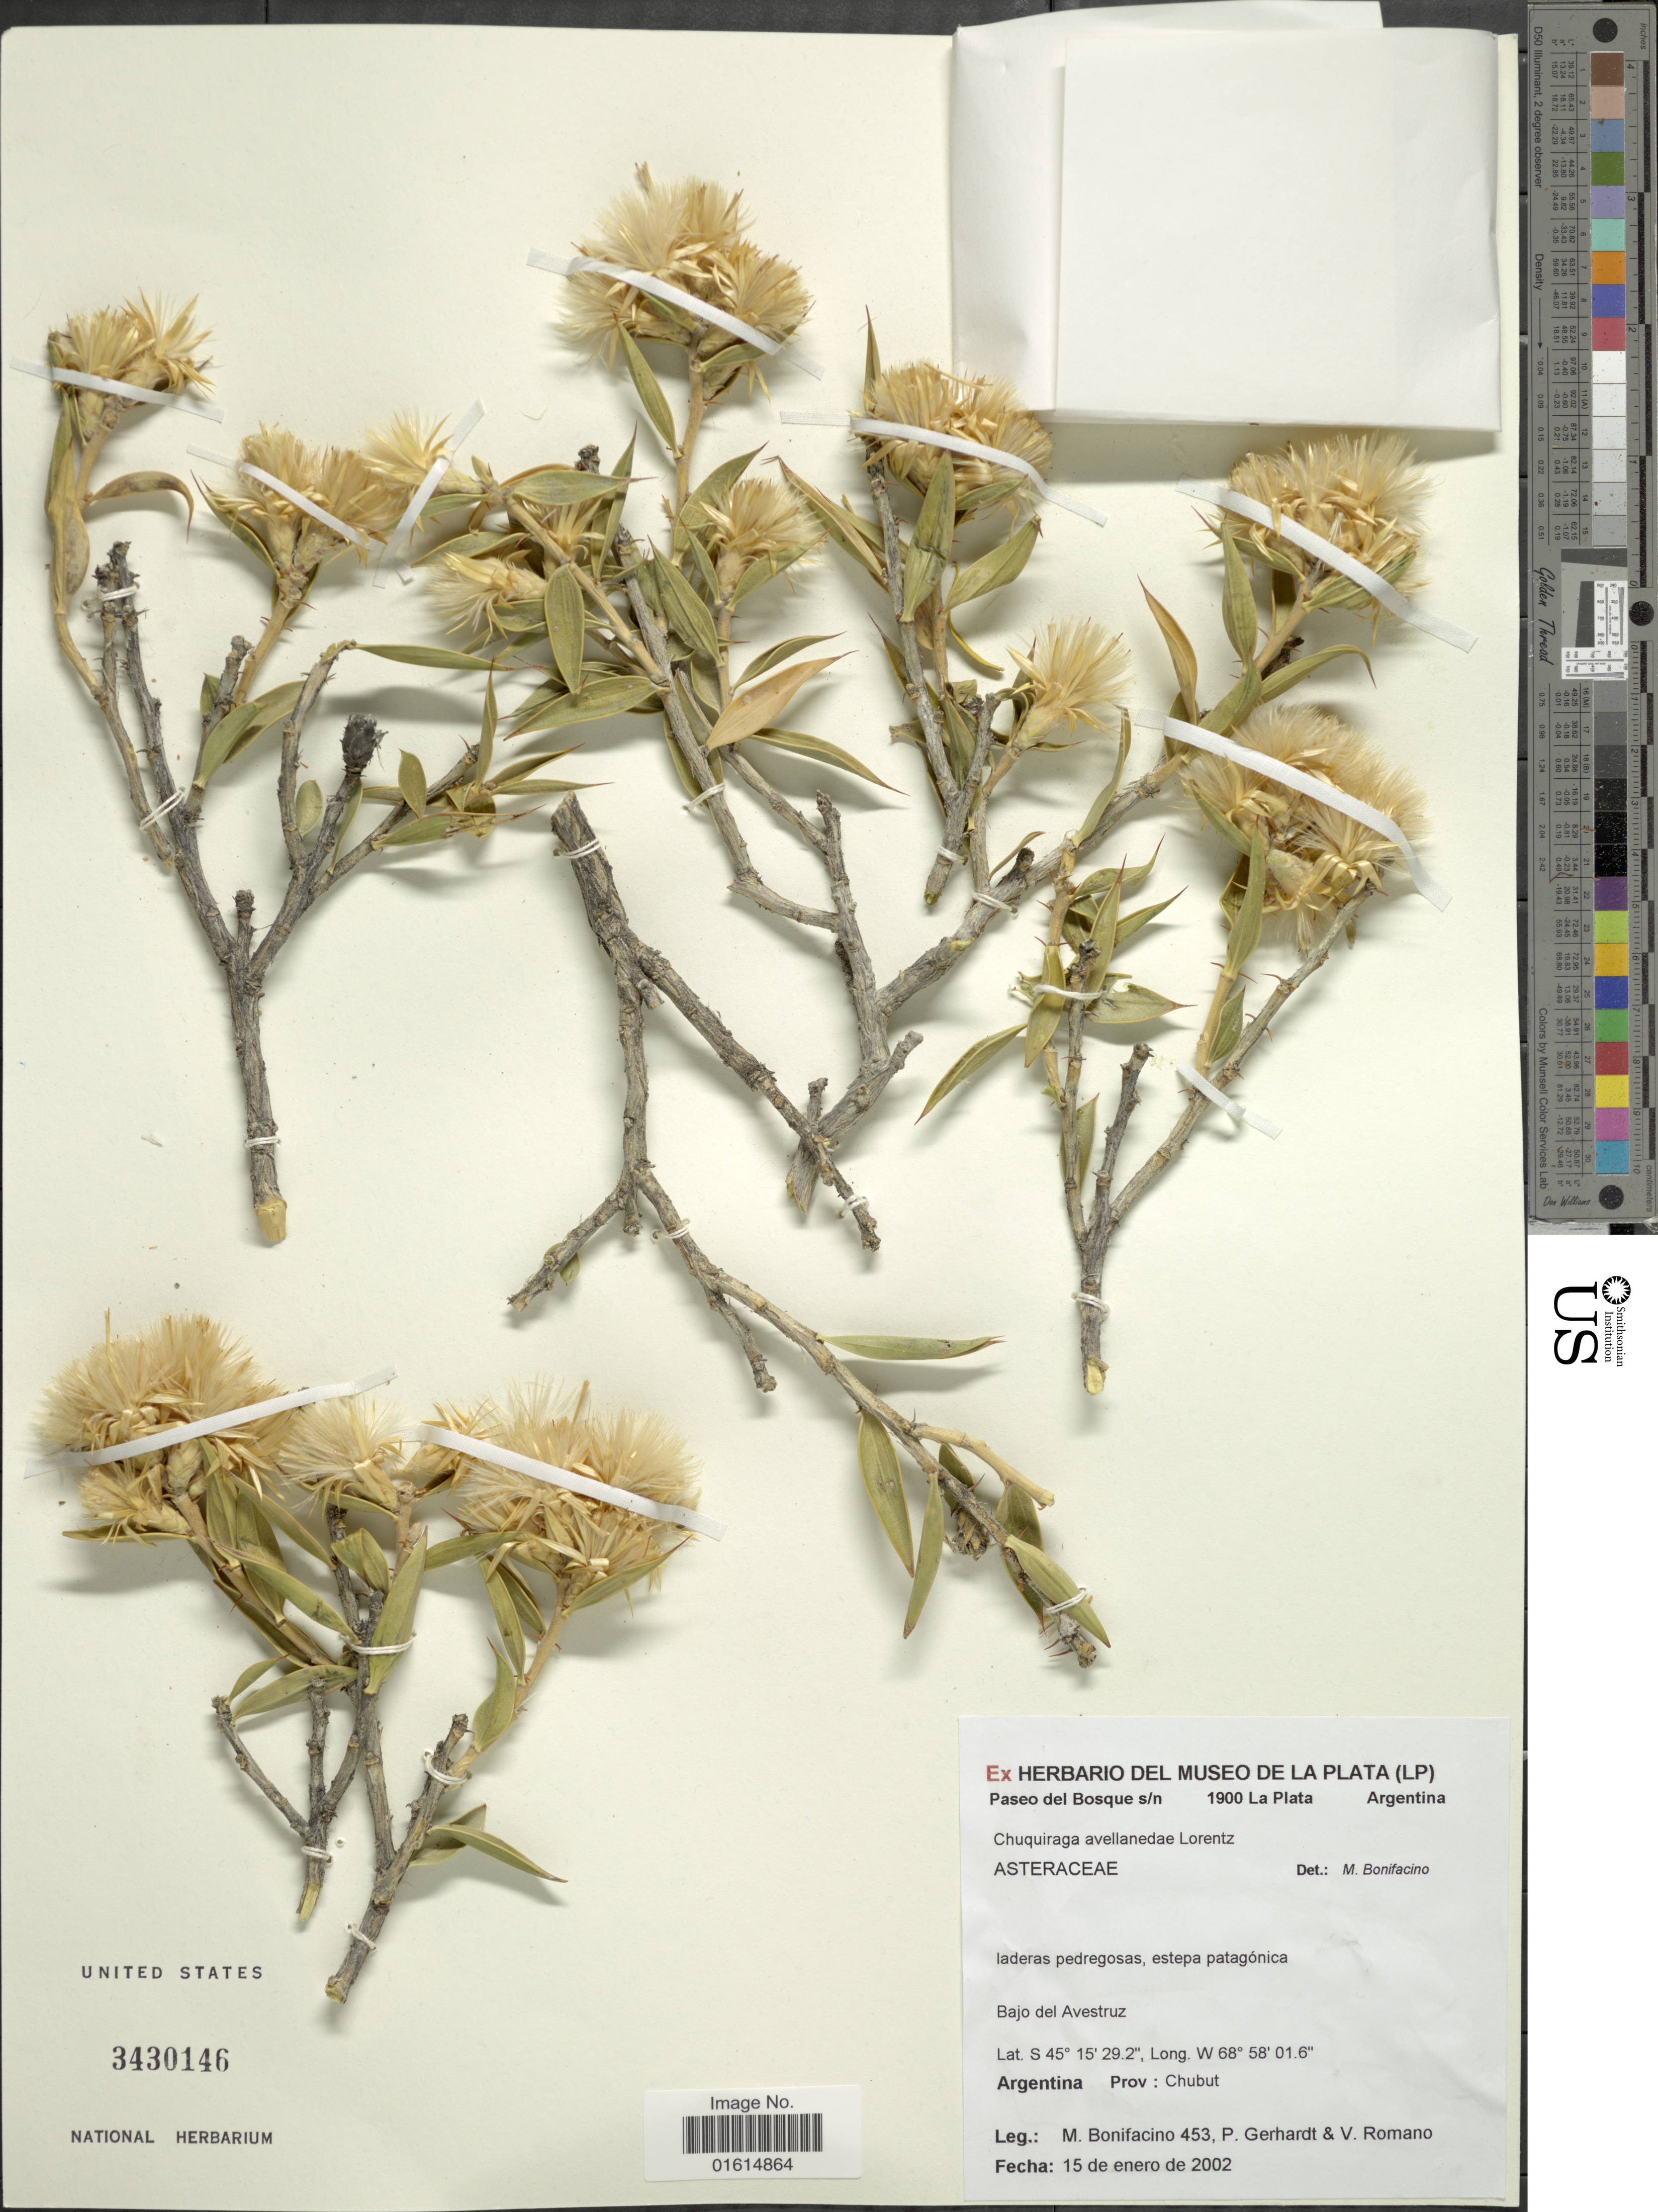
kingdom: Plantae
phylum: Tracheophyta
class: Magnoliopsida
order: Asterales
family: Asteraceae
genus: Chuquiraga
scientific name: Chuquiraga avellanedae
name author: Lorentz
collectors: M. Bonifacino, P. Gerhardt & V. Romano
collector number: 0453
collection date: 2002-01-15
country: Argentina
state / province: Chubut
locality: Bajo del Avestruz, Prov. Chubut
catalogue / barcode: US 3430146